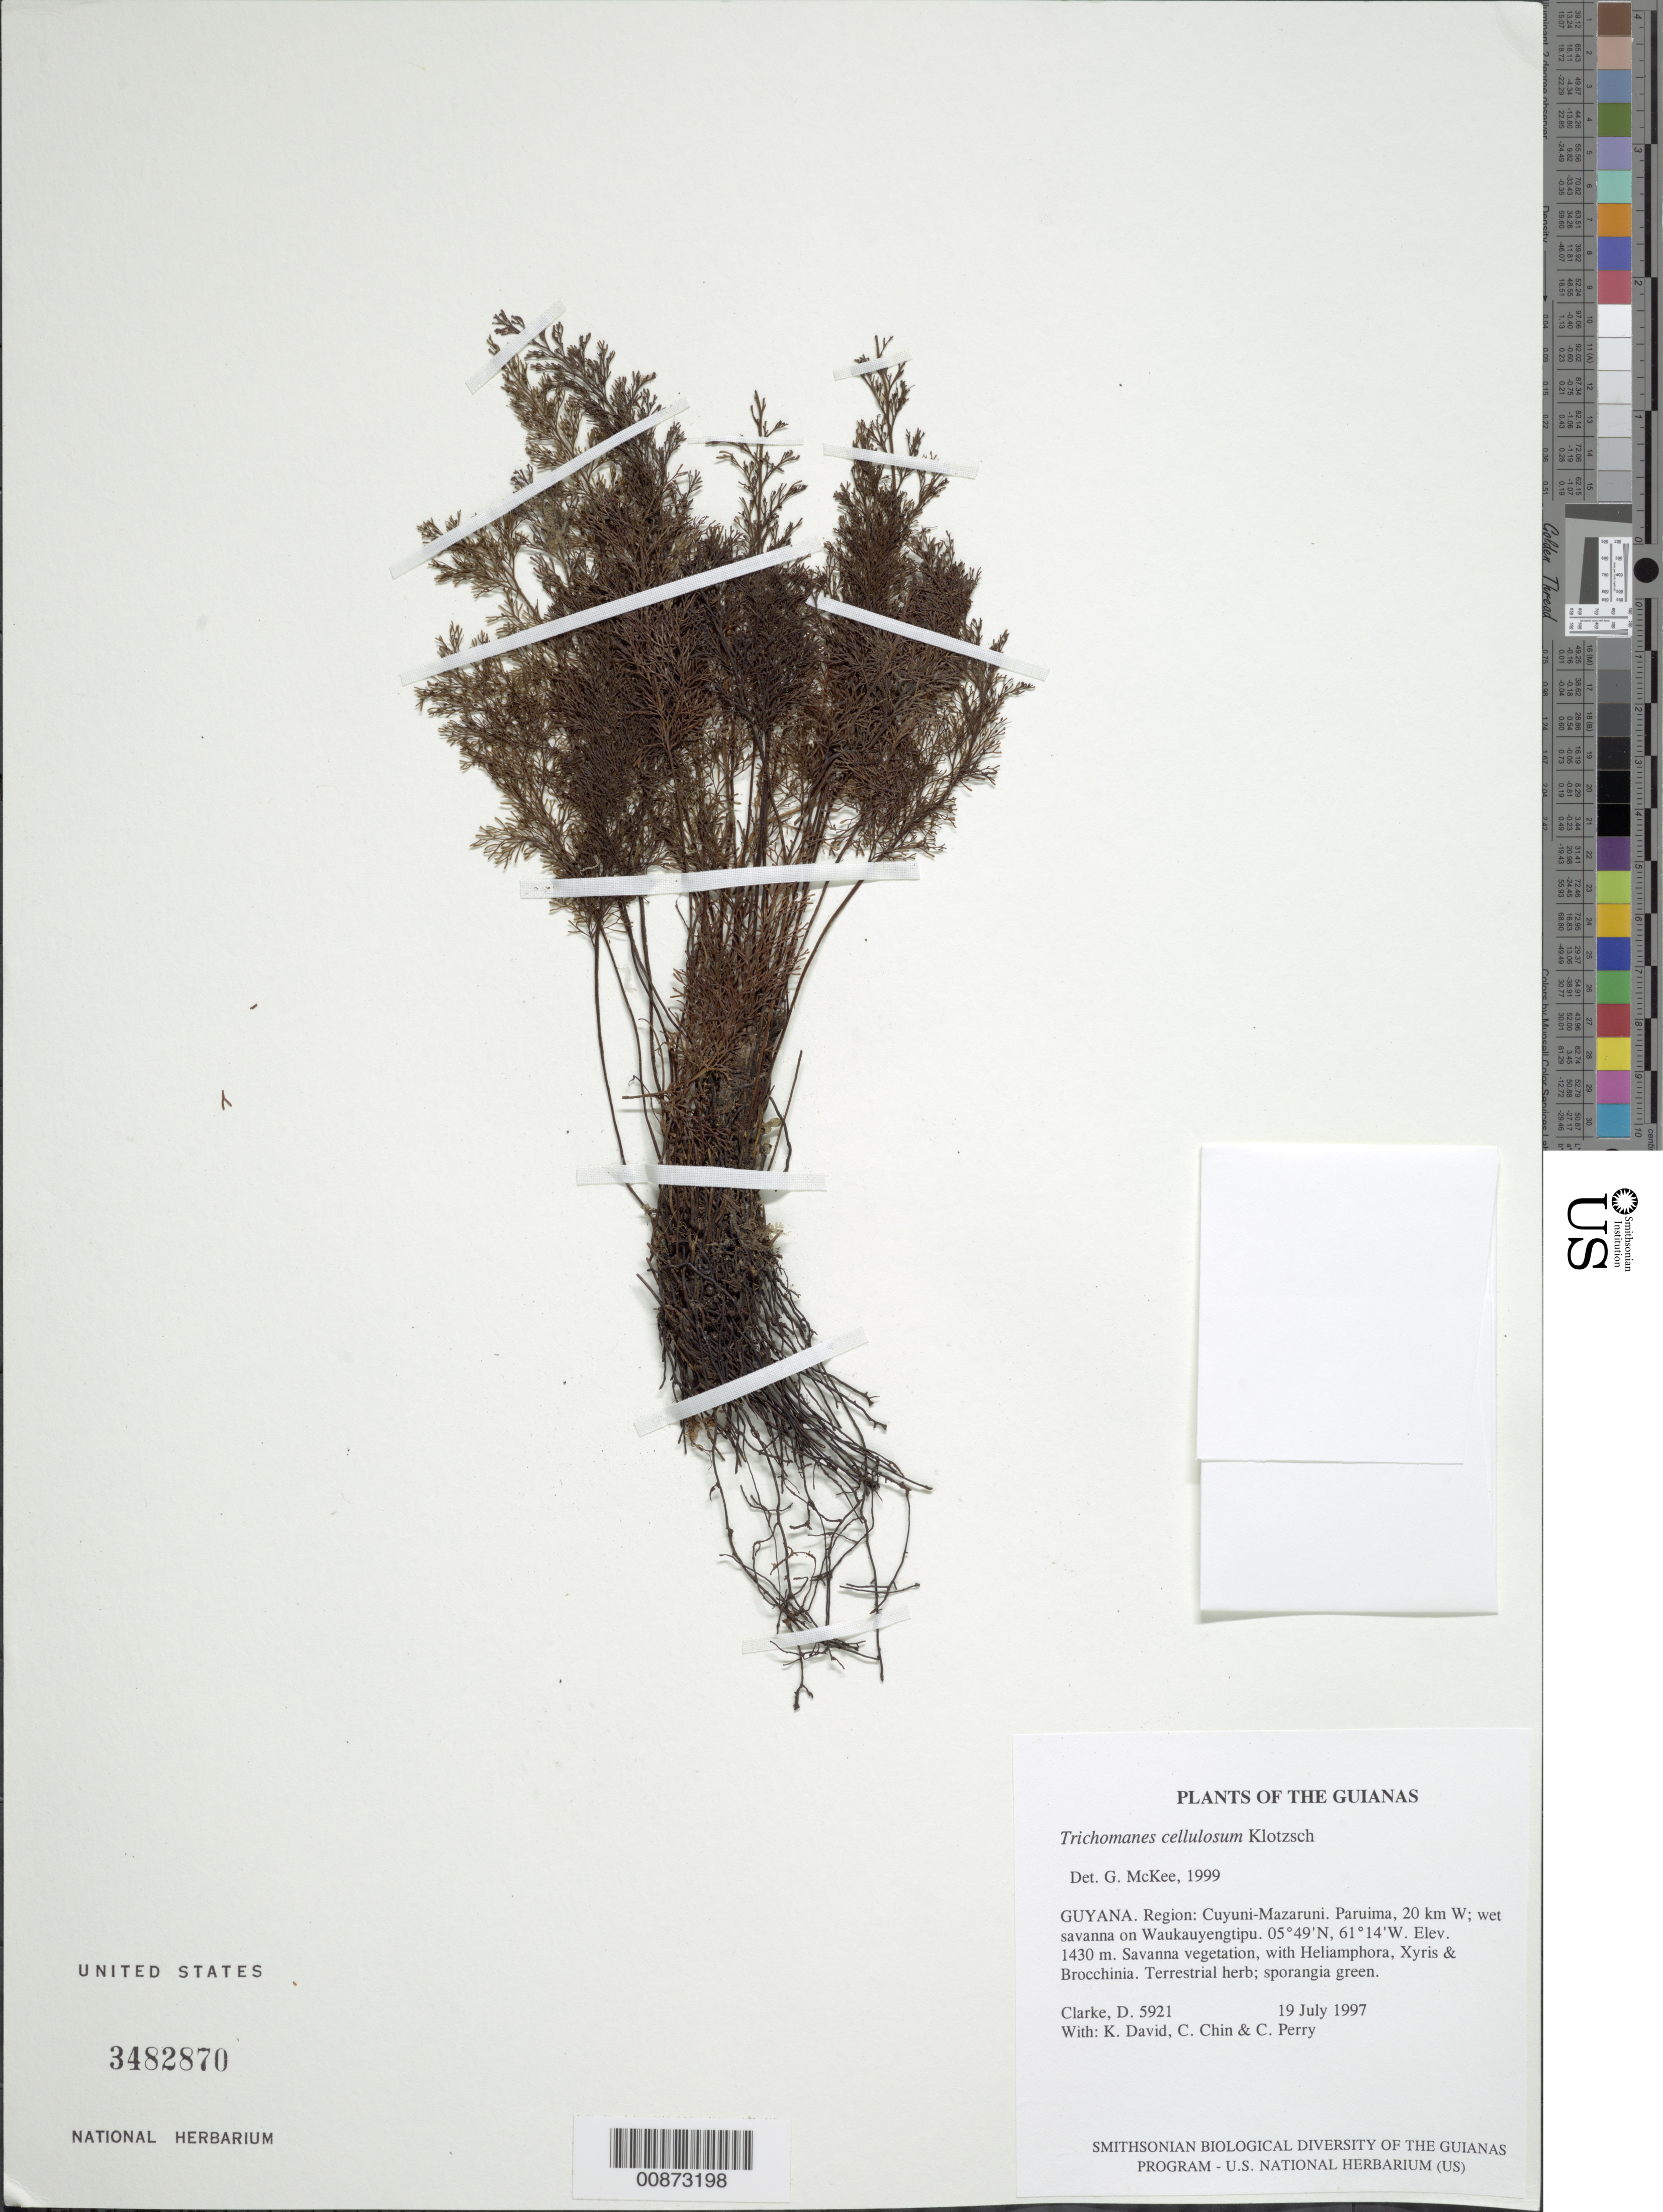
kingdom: Plantae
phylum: Tracheophyta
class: Polypodiopsida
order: Hymenophyllales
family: Hymenophyllaceae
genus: Abrodictyum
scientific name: Abrodictyum cellulosum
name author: (Klotzsch) Ebihara & Dubuisson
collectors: H. D. Clarke, K. David, C. Chin & C. Perry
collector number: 5921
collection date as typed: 19 July 1997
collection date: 1997-07-19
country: Guyana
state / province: Cuyuni-Mazaruni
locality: Paruima, 20 km W; wet savanna on Waukauyengtipu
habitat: Savanna vegetation, with Heliamphora, Xyris & Brocchinia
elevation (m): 1430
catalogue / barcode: US 3482870